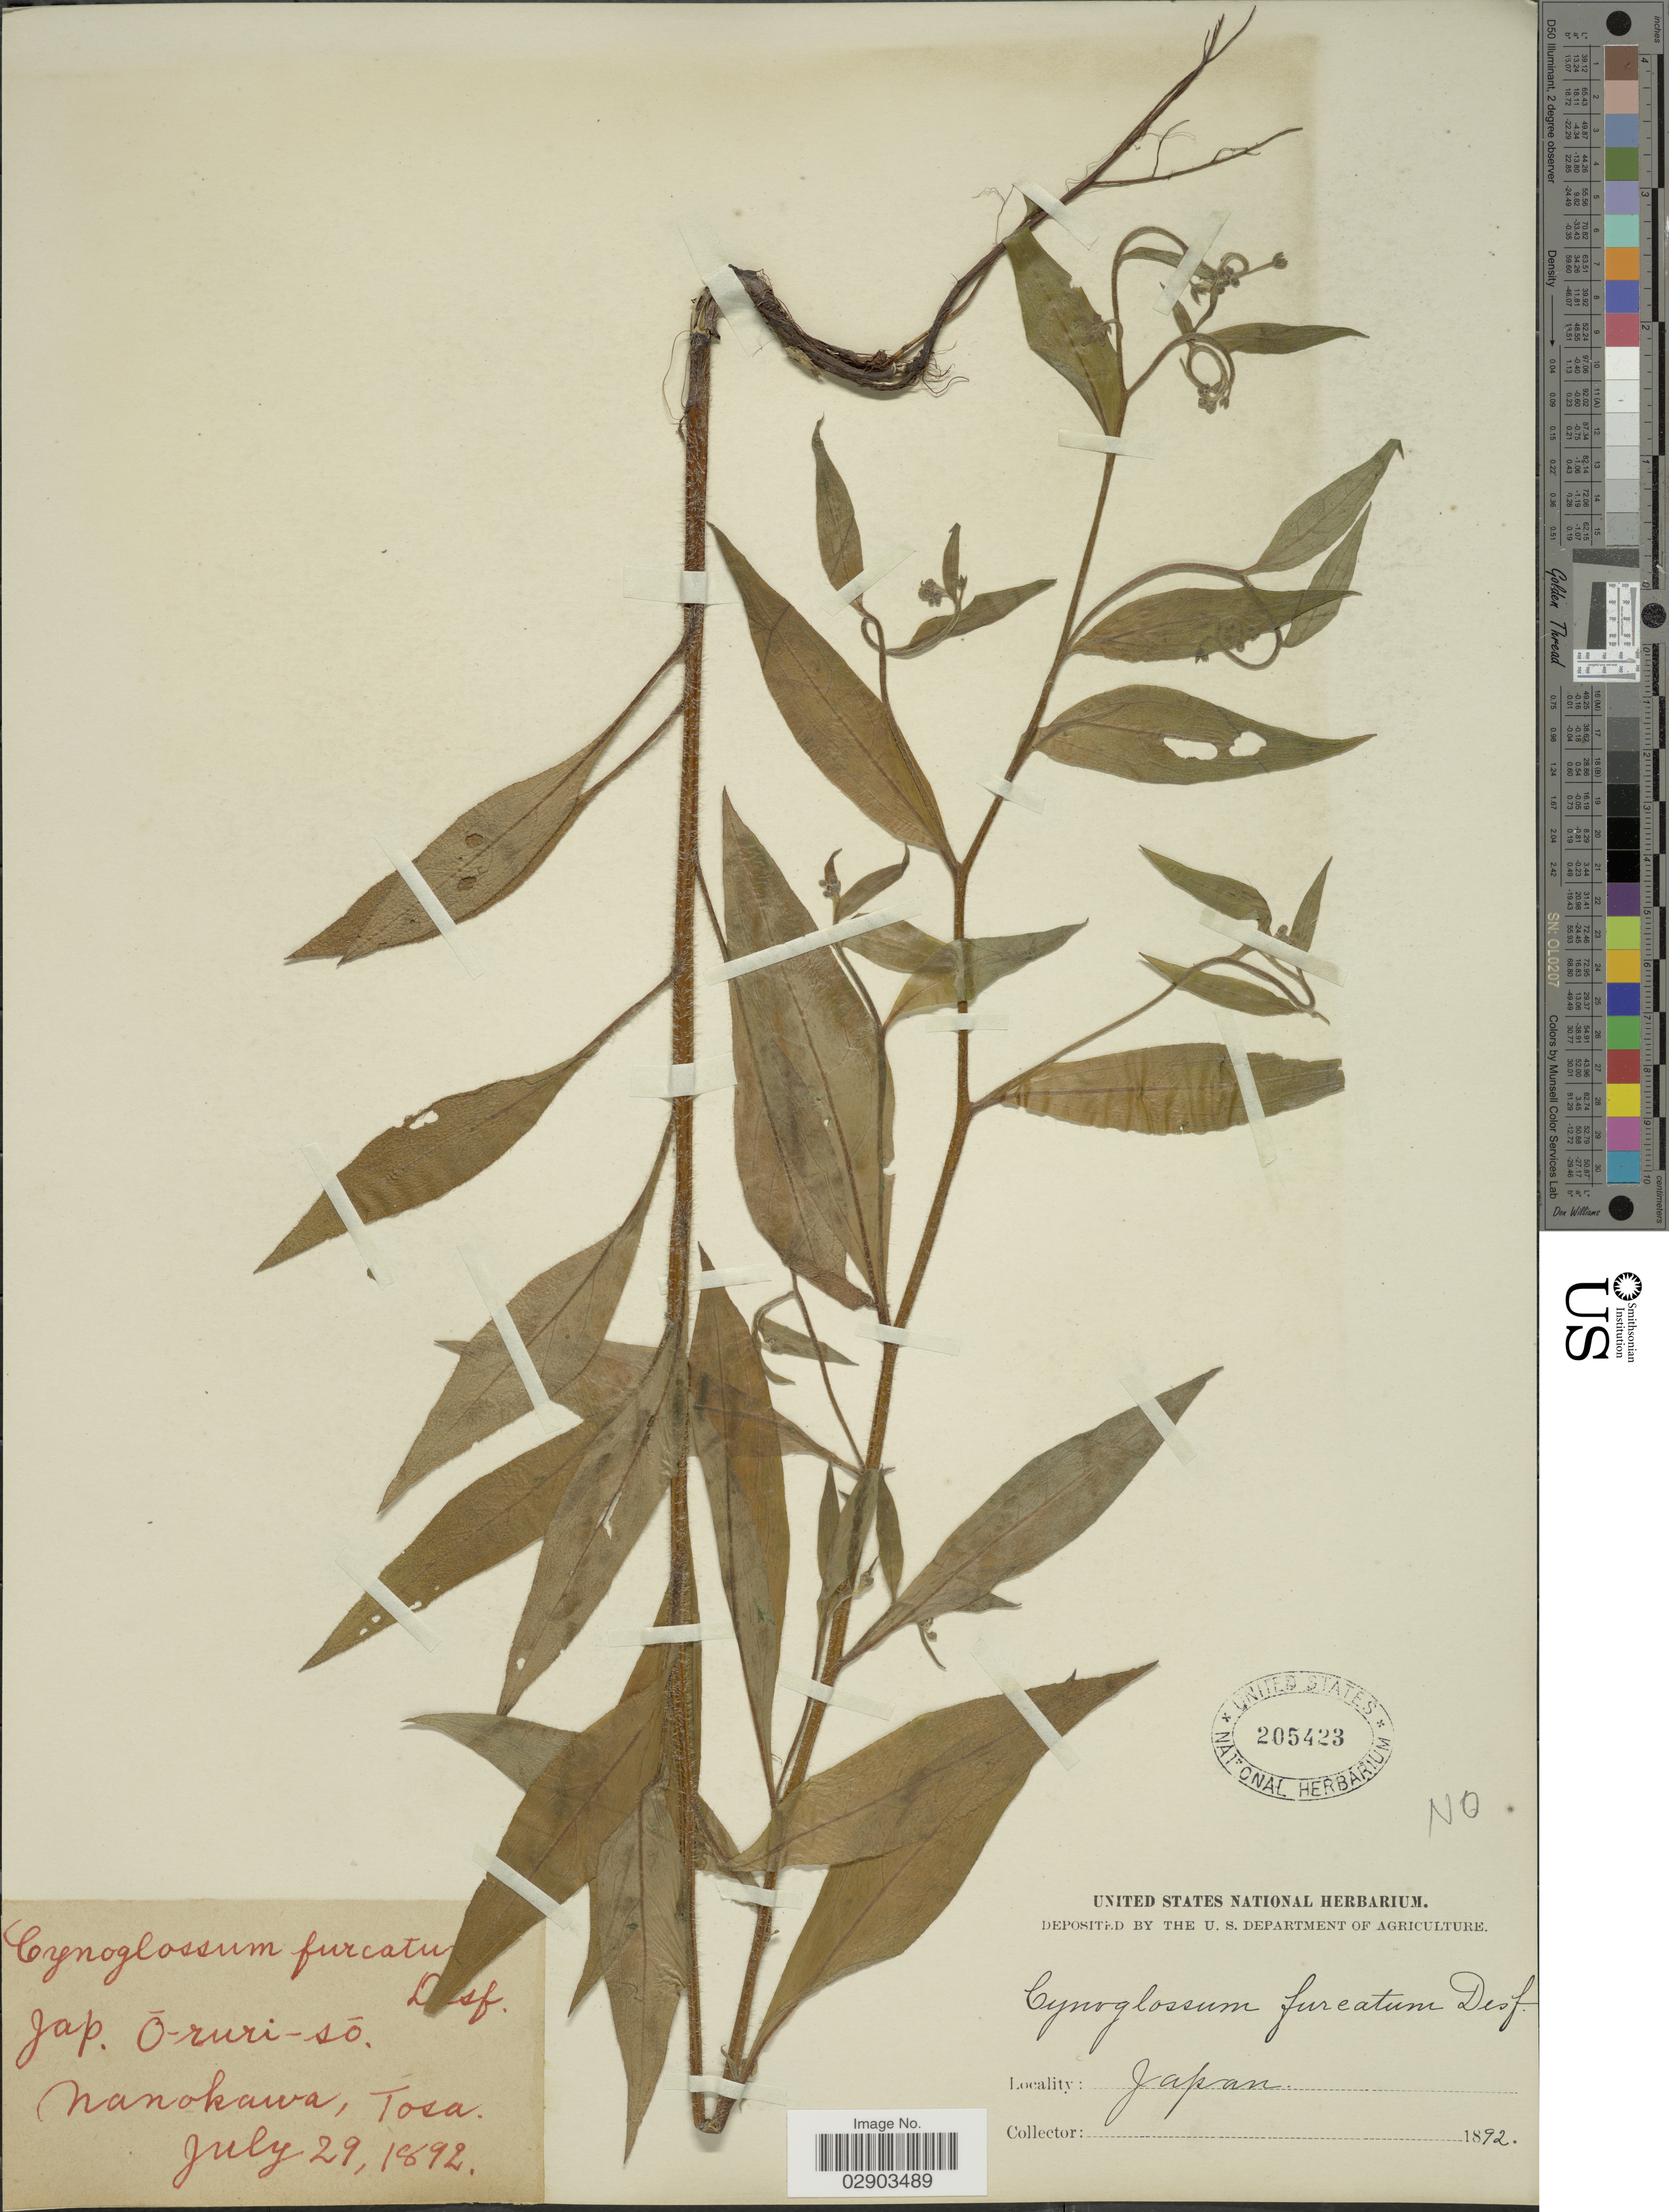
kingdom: Plantae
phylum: Tracheophyta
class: Magnoliopsida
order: Boraginales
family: Boraginaceae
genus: Cynoglossum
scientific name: Cynoglossum furcatum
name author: Wall.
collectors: ex herb. United States National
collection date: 1892-07-29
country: Japan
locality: Nanokawa, Tosa.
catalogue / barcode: US 205423